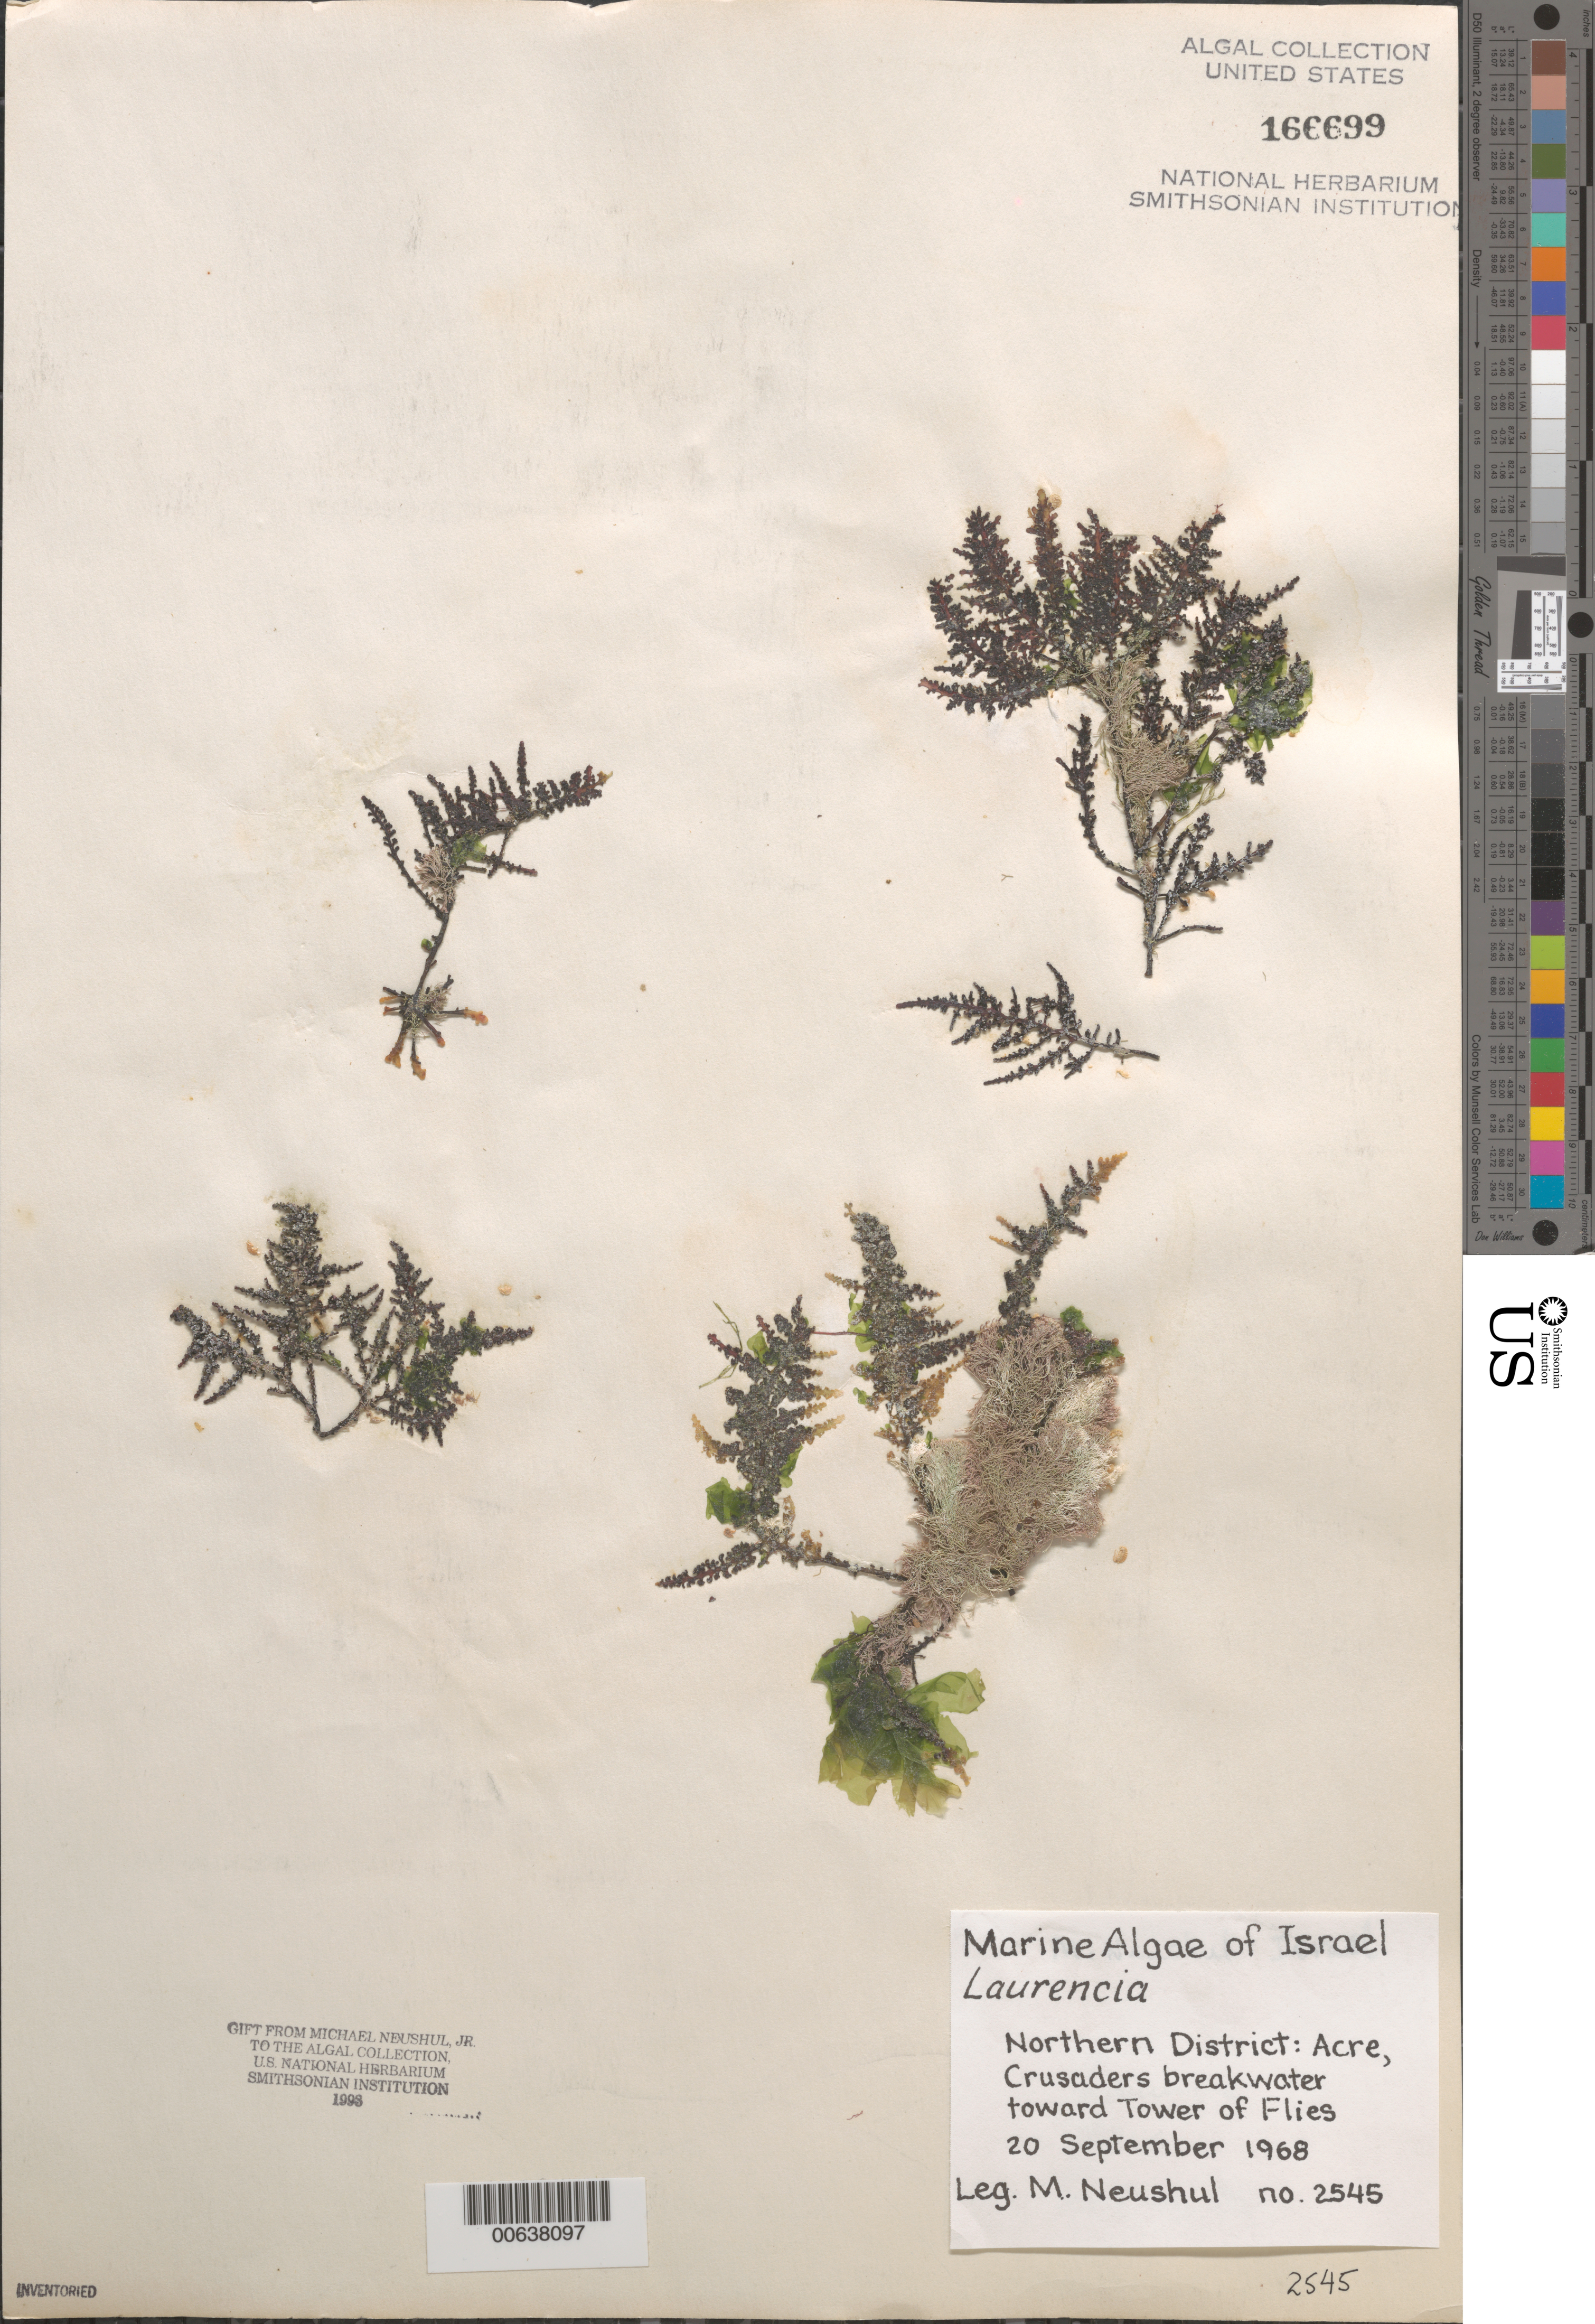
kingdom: Plantae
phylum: Rhodophyta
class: Florideophyceae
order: Ceramiales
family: Rhodomelaceae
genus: Laurencia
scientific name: Laurencia sp.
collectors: M. Neushul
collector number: Neushul 2545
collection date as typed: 20 Sep 1968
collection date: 1968-09-20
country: Israel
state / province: Northern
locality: Crusaders Breakwater toward Tower of Flies, Acre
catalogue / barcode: US 166699